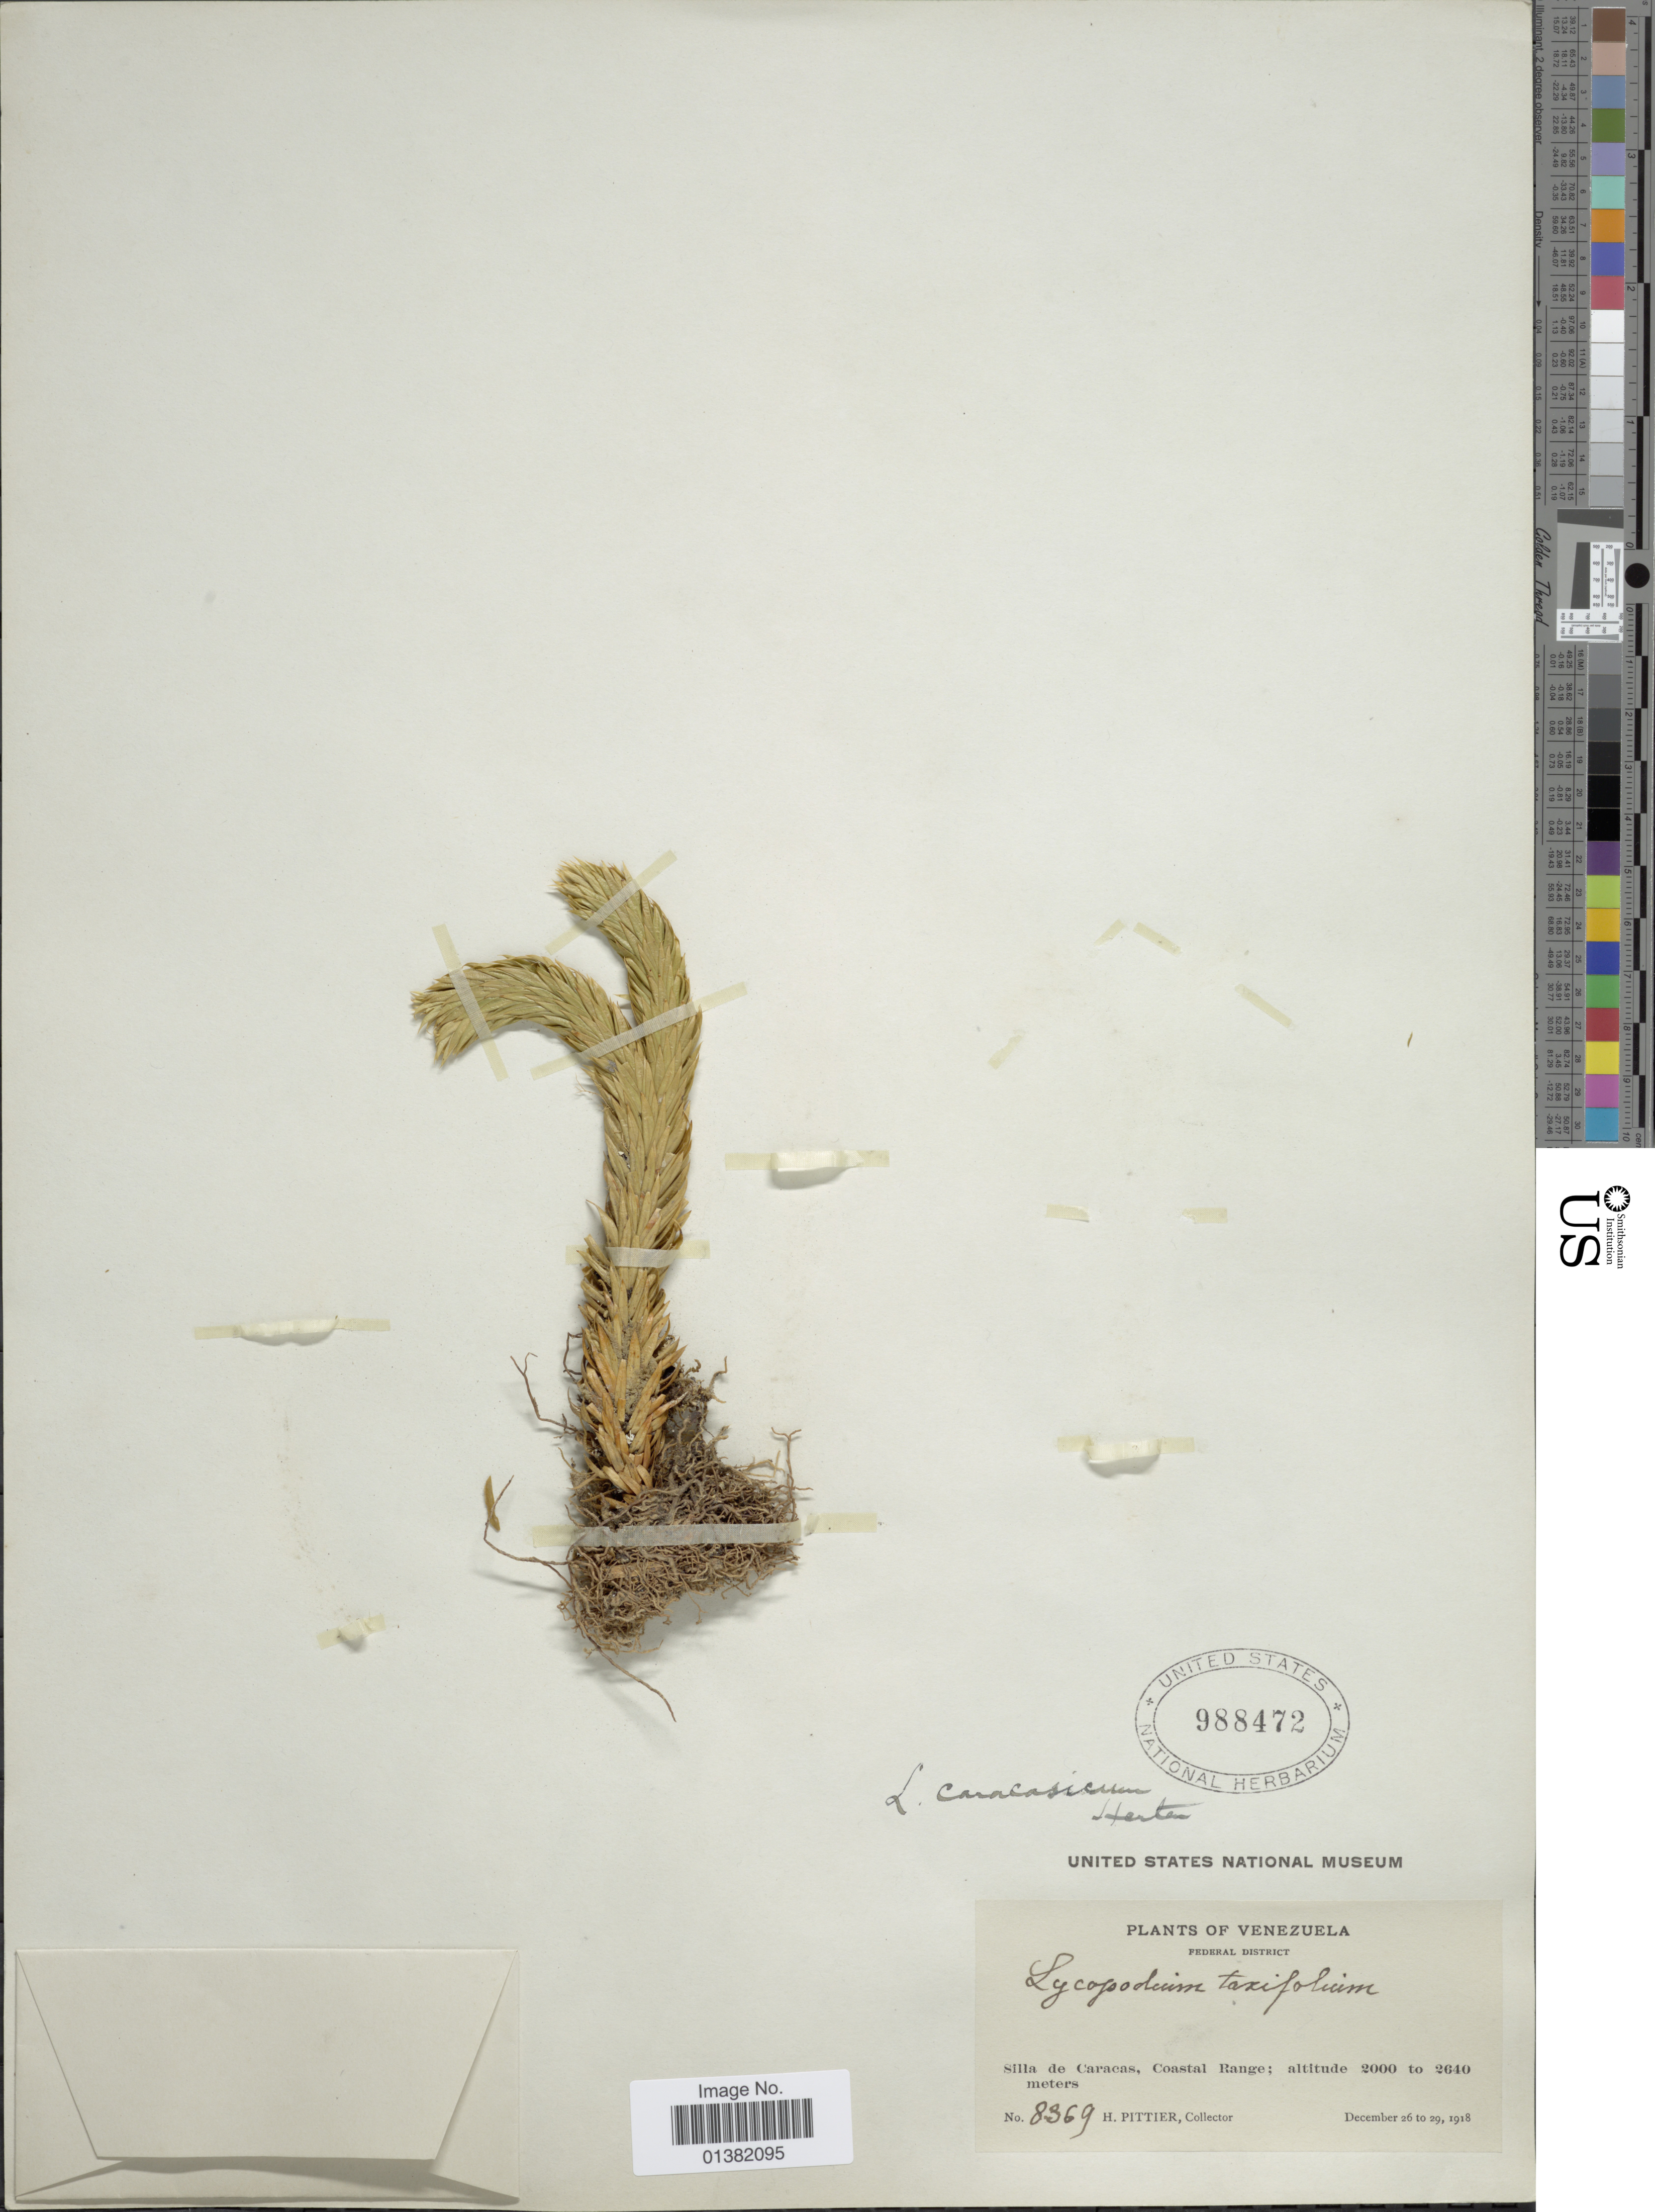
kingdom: Plantae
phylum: Tracheophyta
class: Lycopodiopsida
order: Lycopodiales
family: Lycopodiaceae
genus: Phlegmariurus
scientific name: Phlegmariurus hartwegianus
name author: (Spring) B. Øllg.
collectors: H. F. Pittier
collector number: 8369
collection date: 1918-12-26/1918-12-29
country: Venezuela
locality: Federal District, Silla de Caracas, Coastal Range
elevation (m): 2000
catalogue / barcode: US 988472